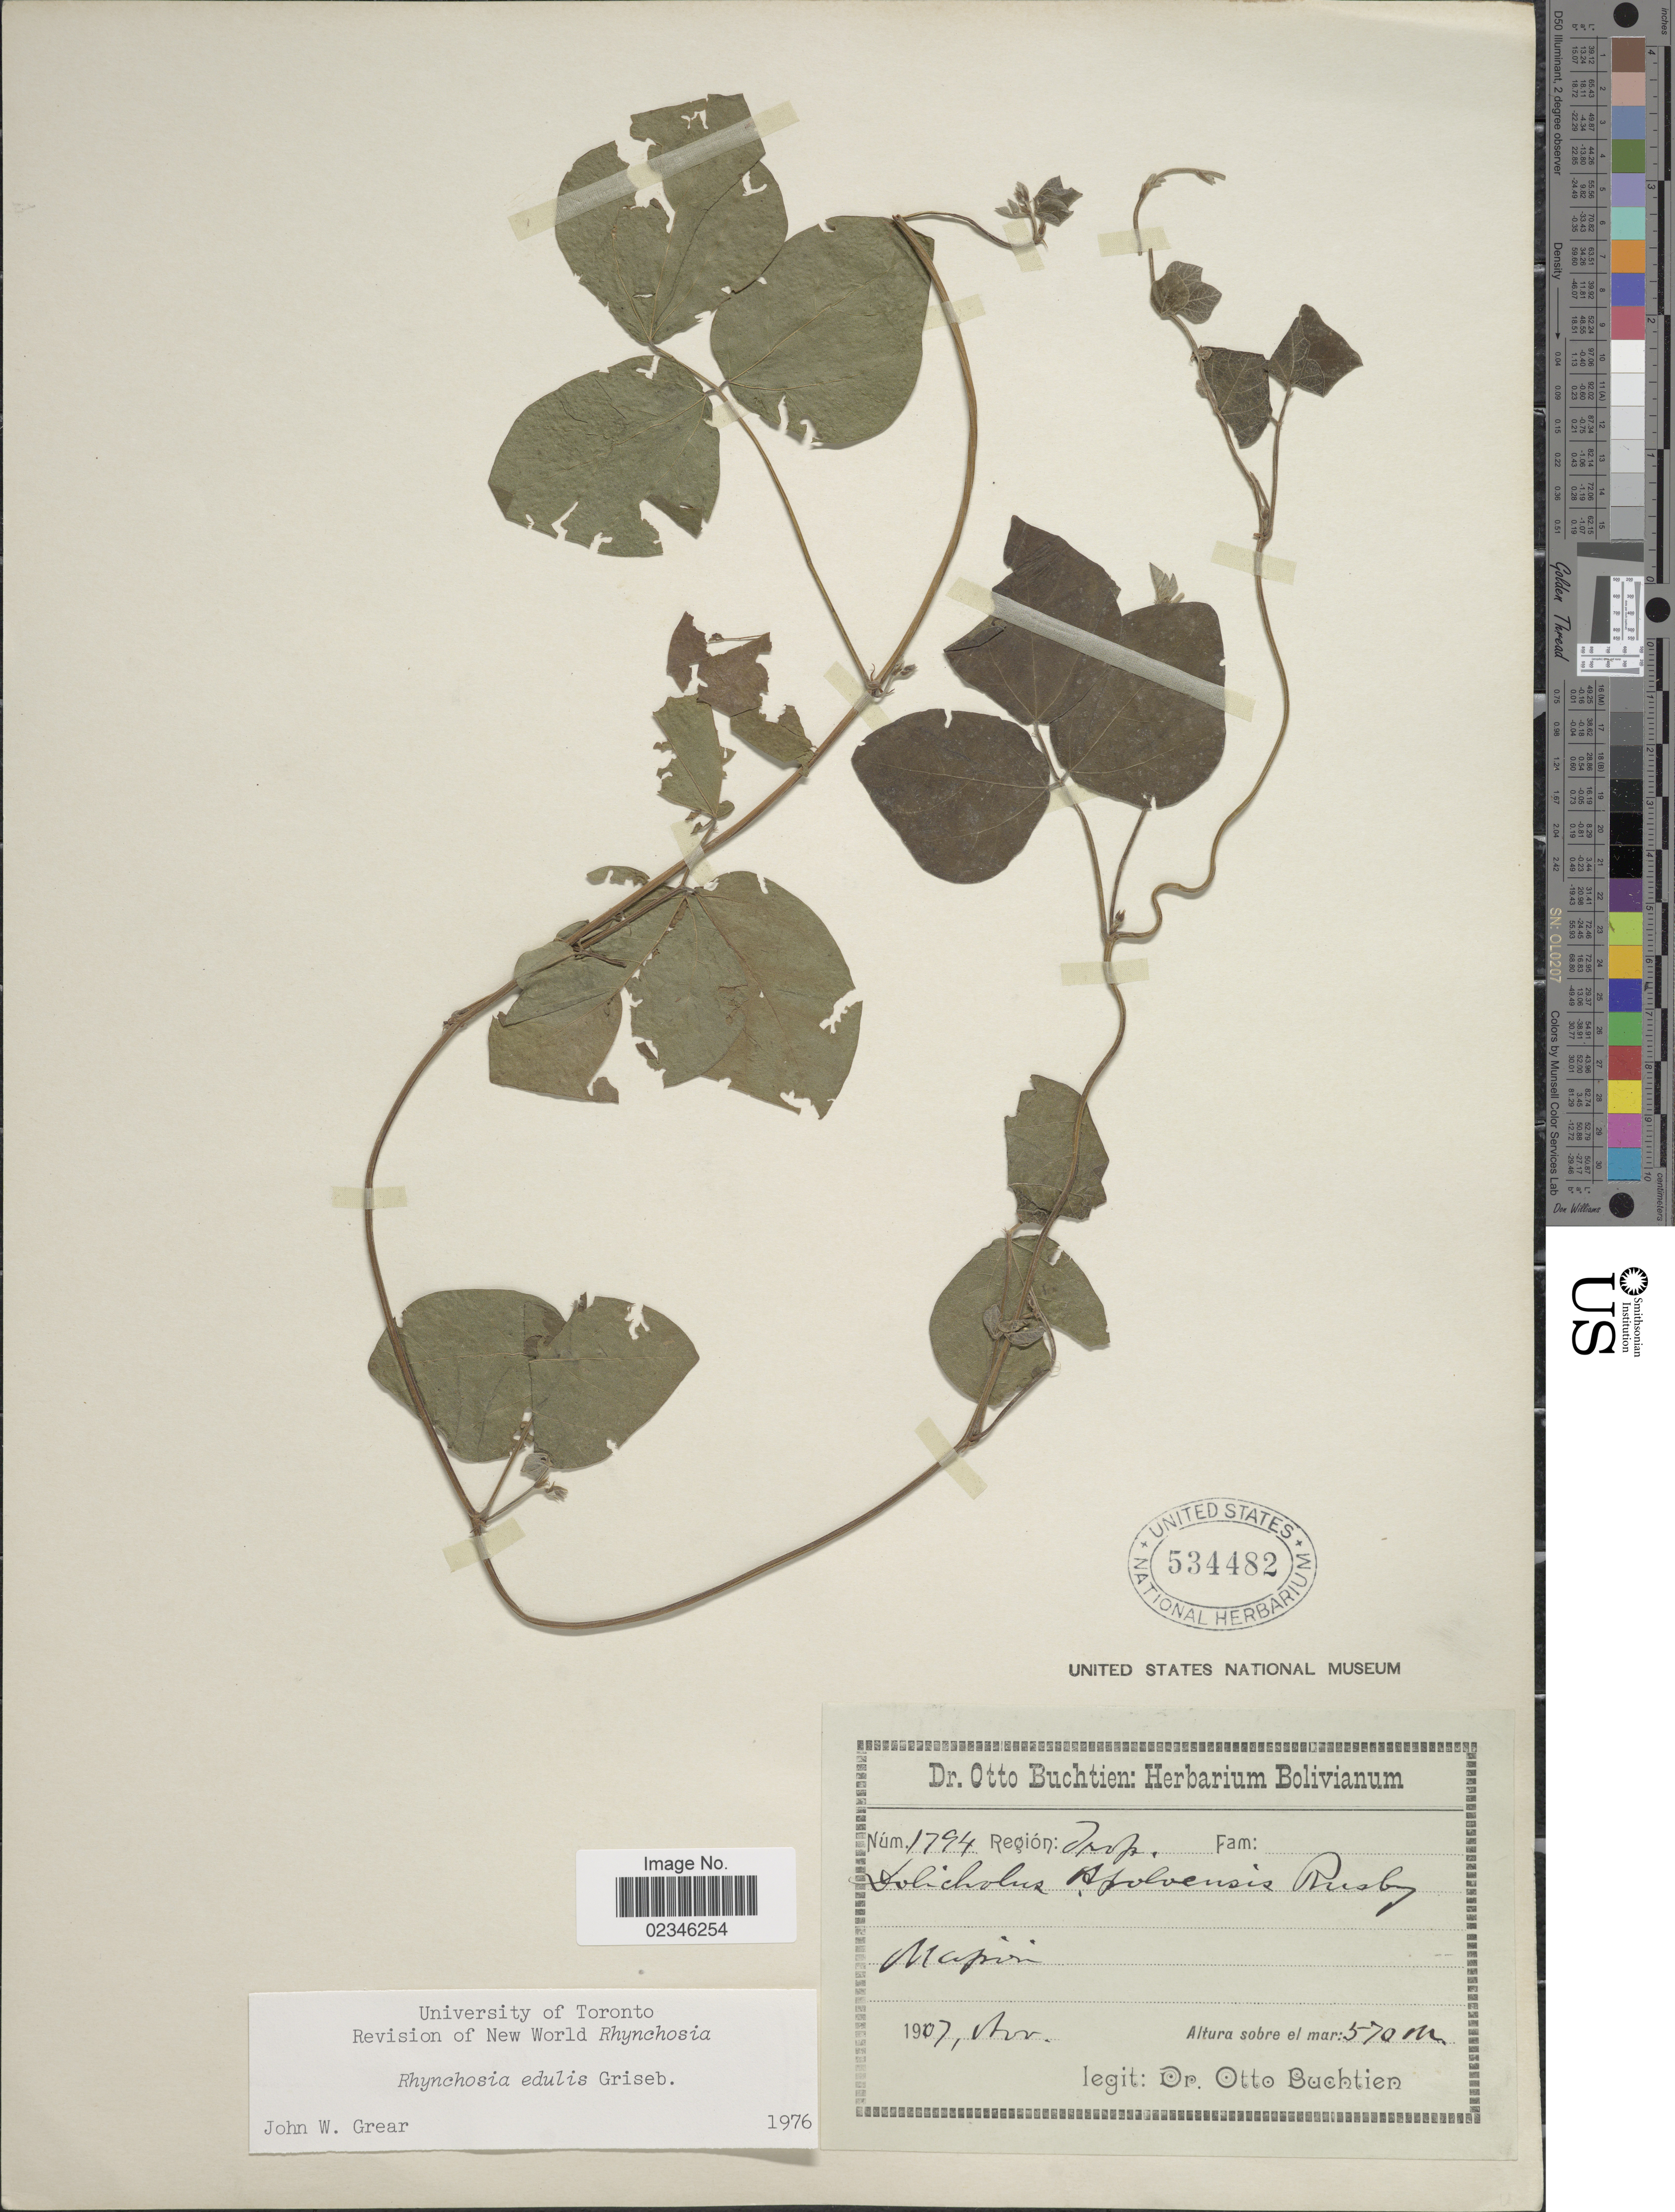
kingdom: Plantae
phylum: Tracheophyta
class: Magnoliopsida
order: Fabales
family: Fabaceae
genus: Rhynchosia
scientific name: Rhynchosia edulis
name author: Griseb.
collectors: O. Buchtien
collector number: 1794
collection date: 1907-11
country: Bolivia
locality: Mapiri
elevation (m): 570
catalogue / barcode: US 534482